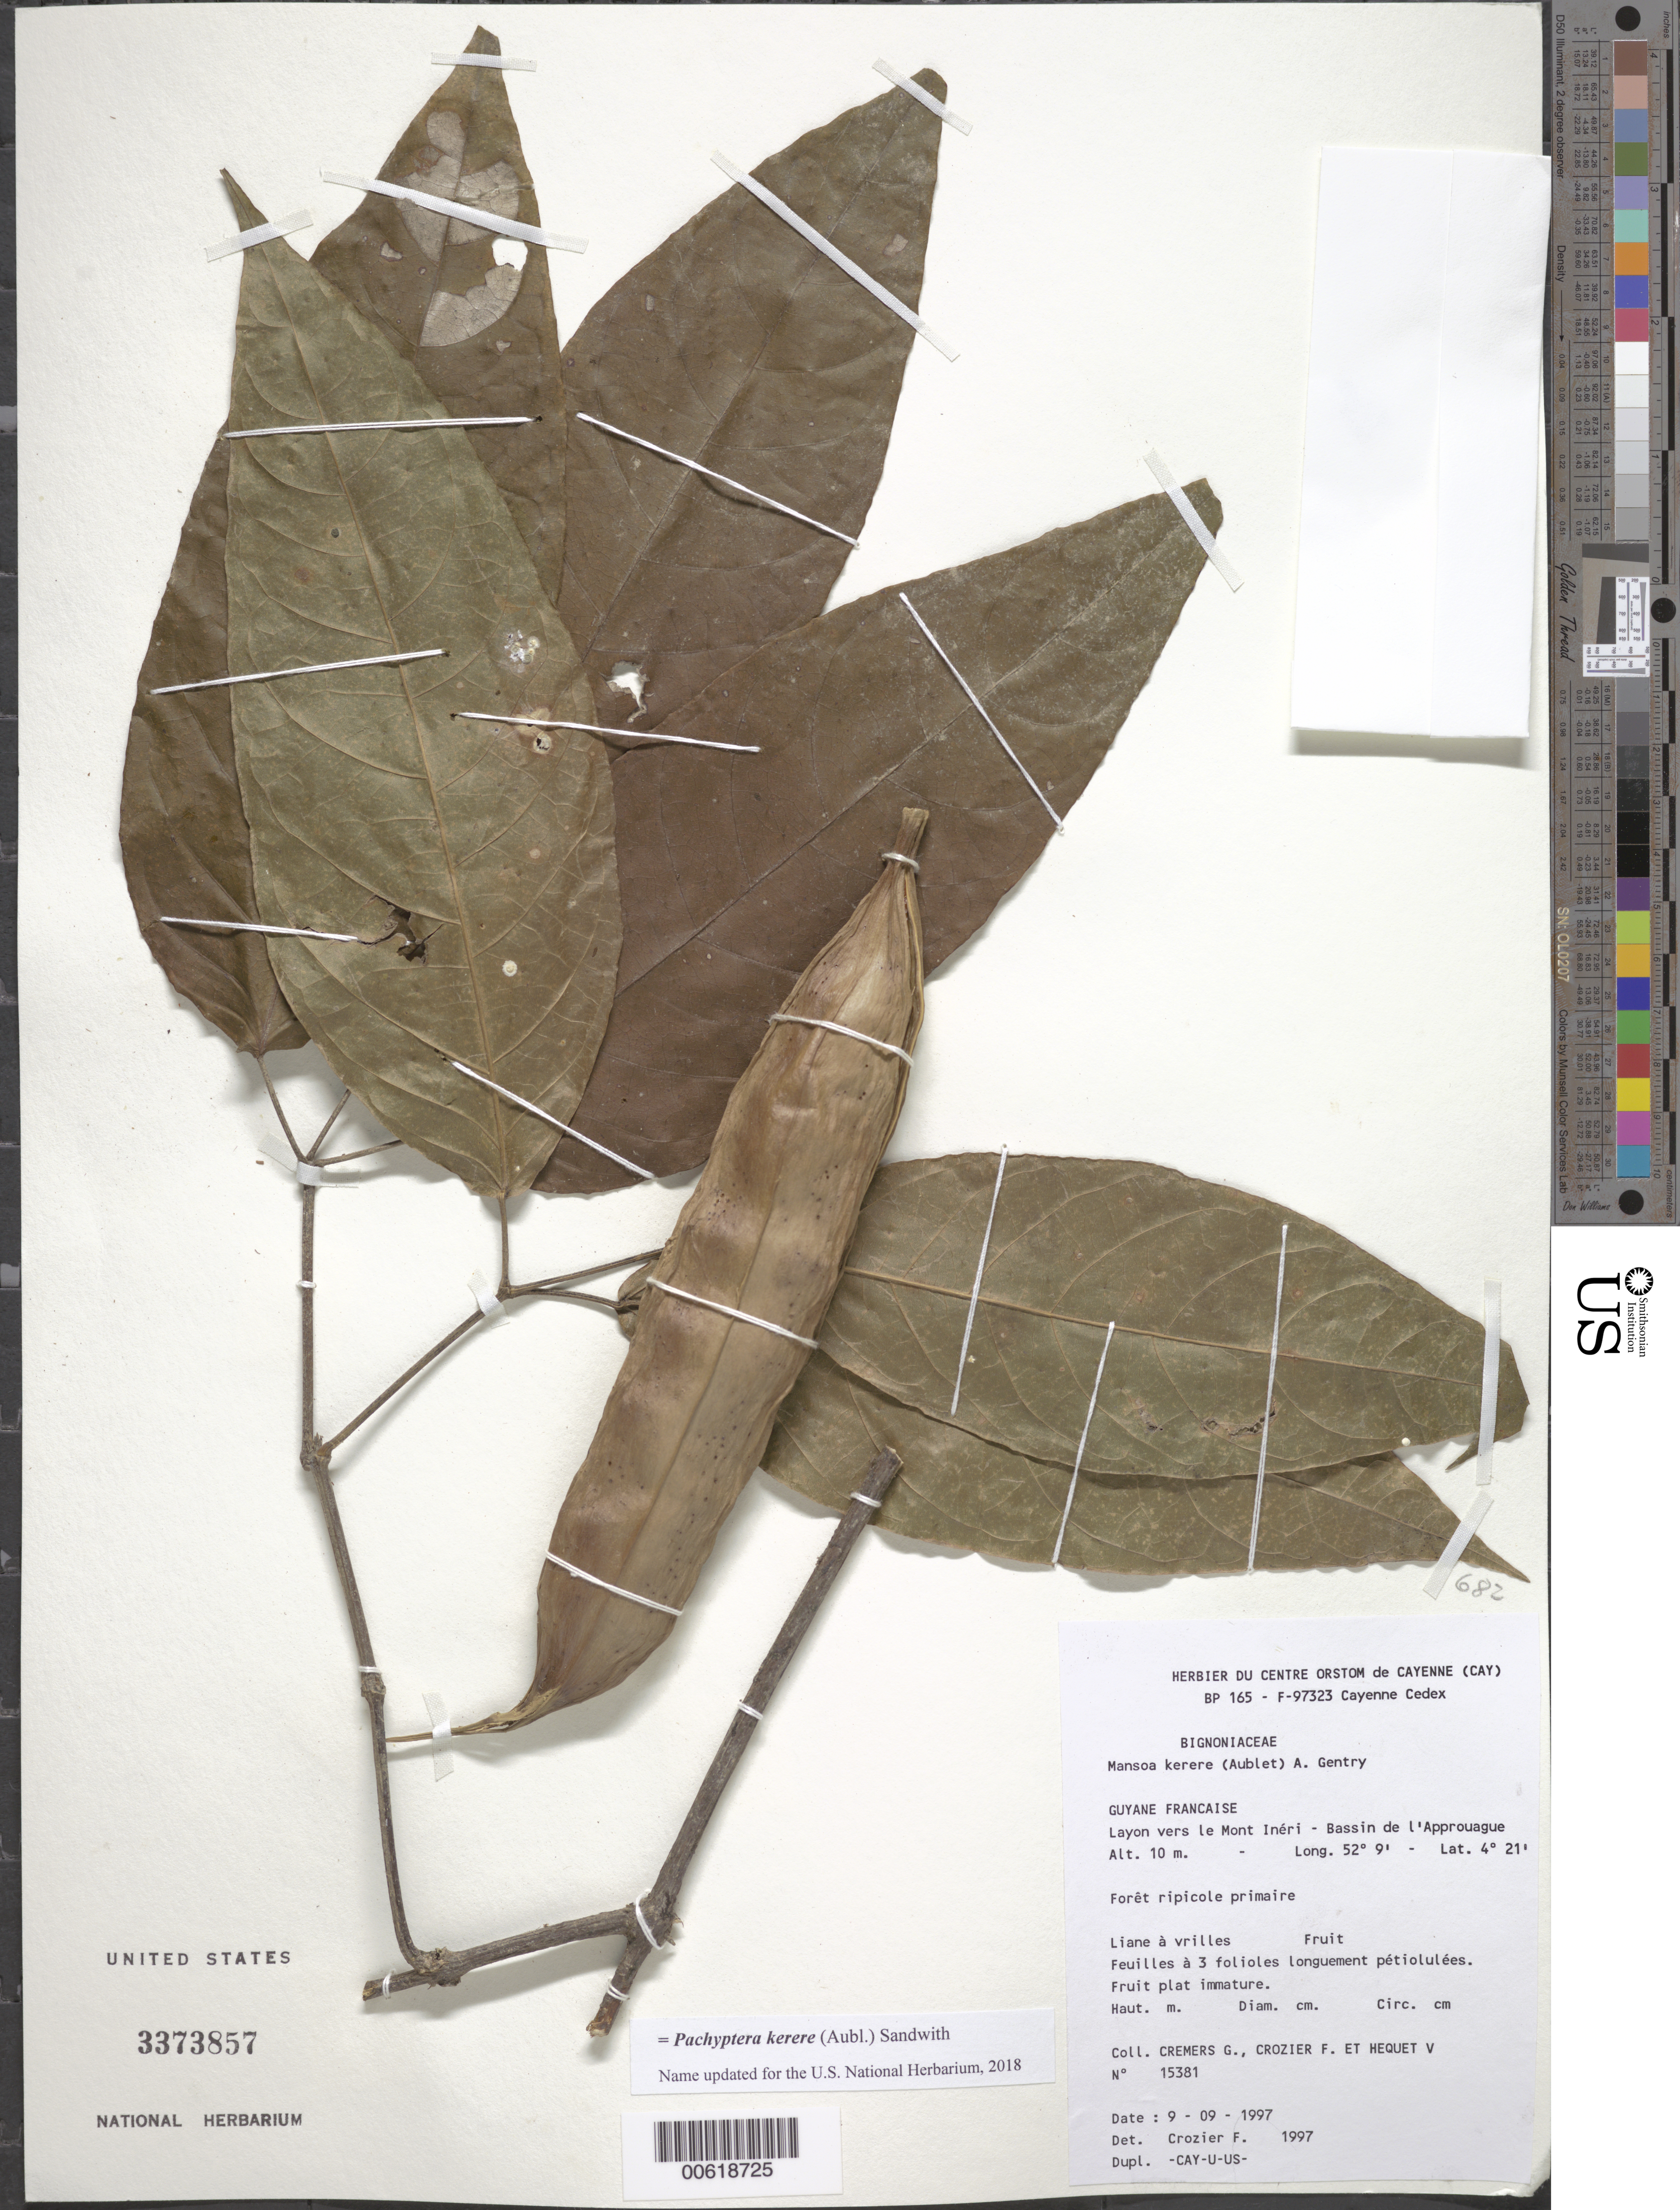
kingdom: Plantae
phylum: Tracheophyta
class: Magnoliopsida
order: Lamiales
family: Bignoniaceae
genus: Pachyptera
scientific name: Pachyptera kerere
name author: (Aubl.) Sandwith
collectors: G. Cremers, F. Crozier & V. Hequet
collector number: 15381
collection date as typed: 9-Sep-97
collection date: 1997-09-09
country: French Guiana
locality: Mont Inéri, Bassin de l'Approuague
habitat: Foret ripicole primaire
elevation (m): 10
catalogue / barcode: US 3373857